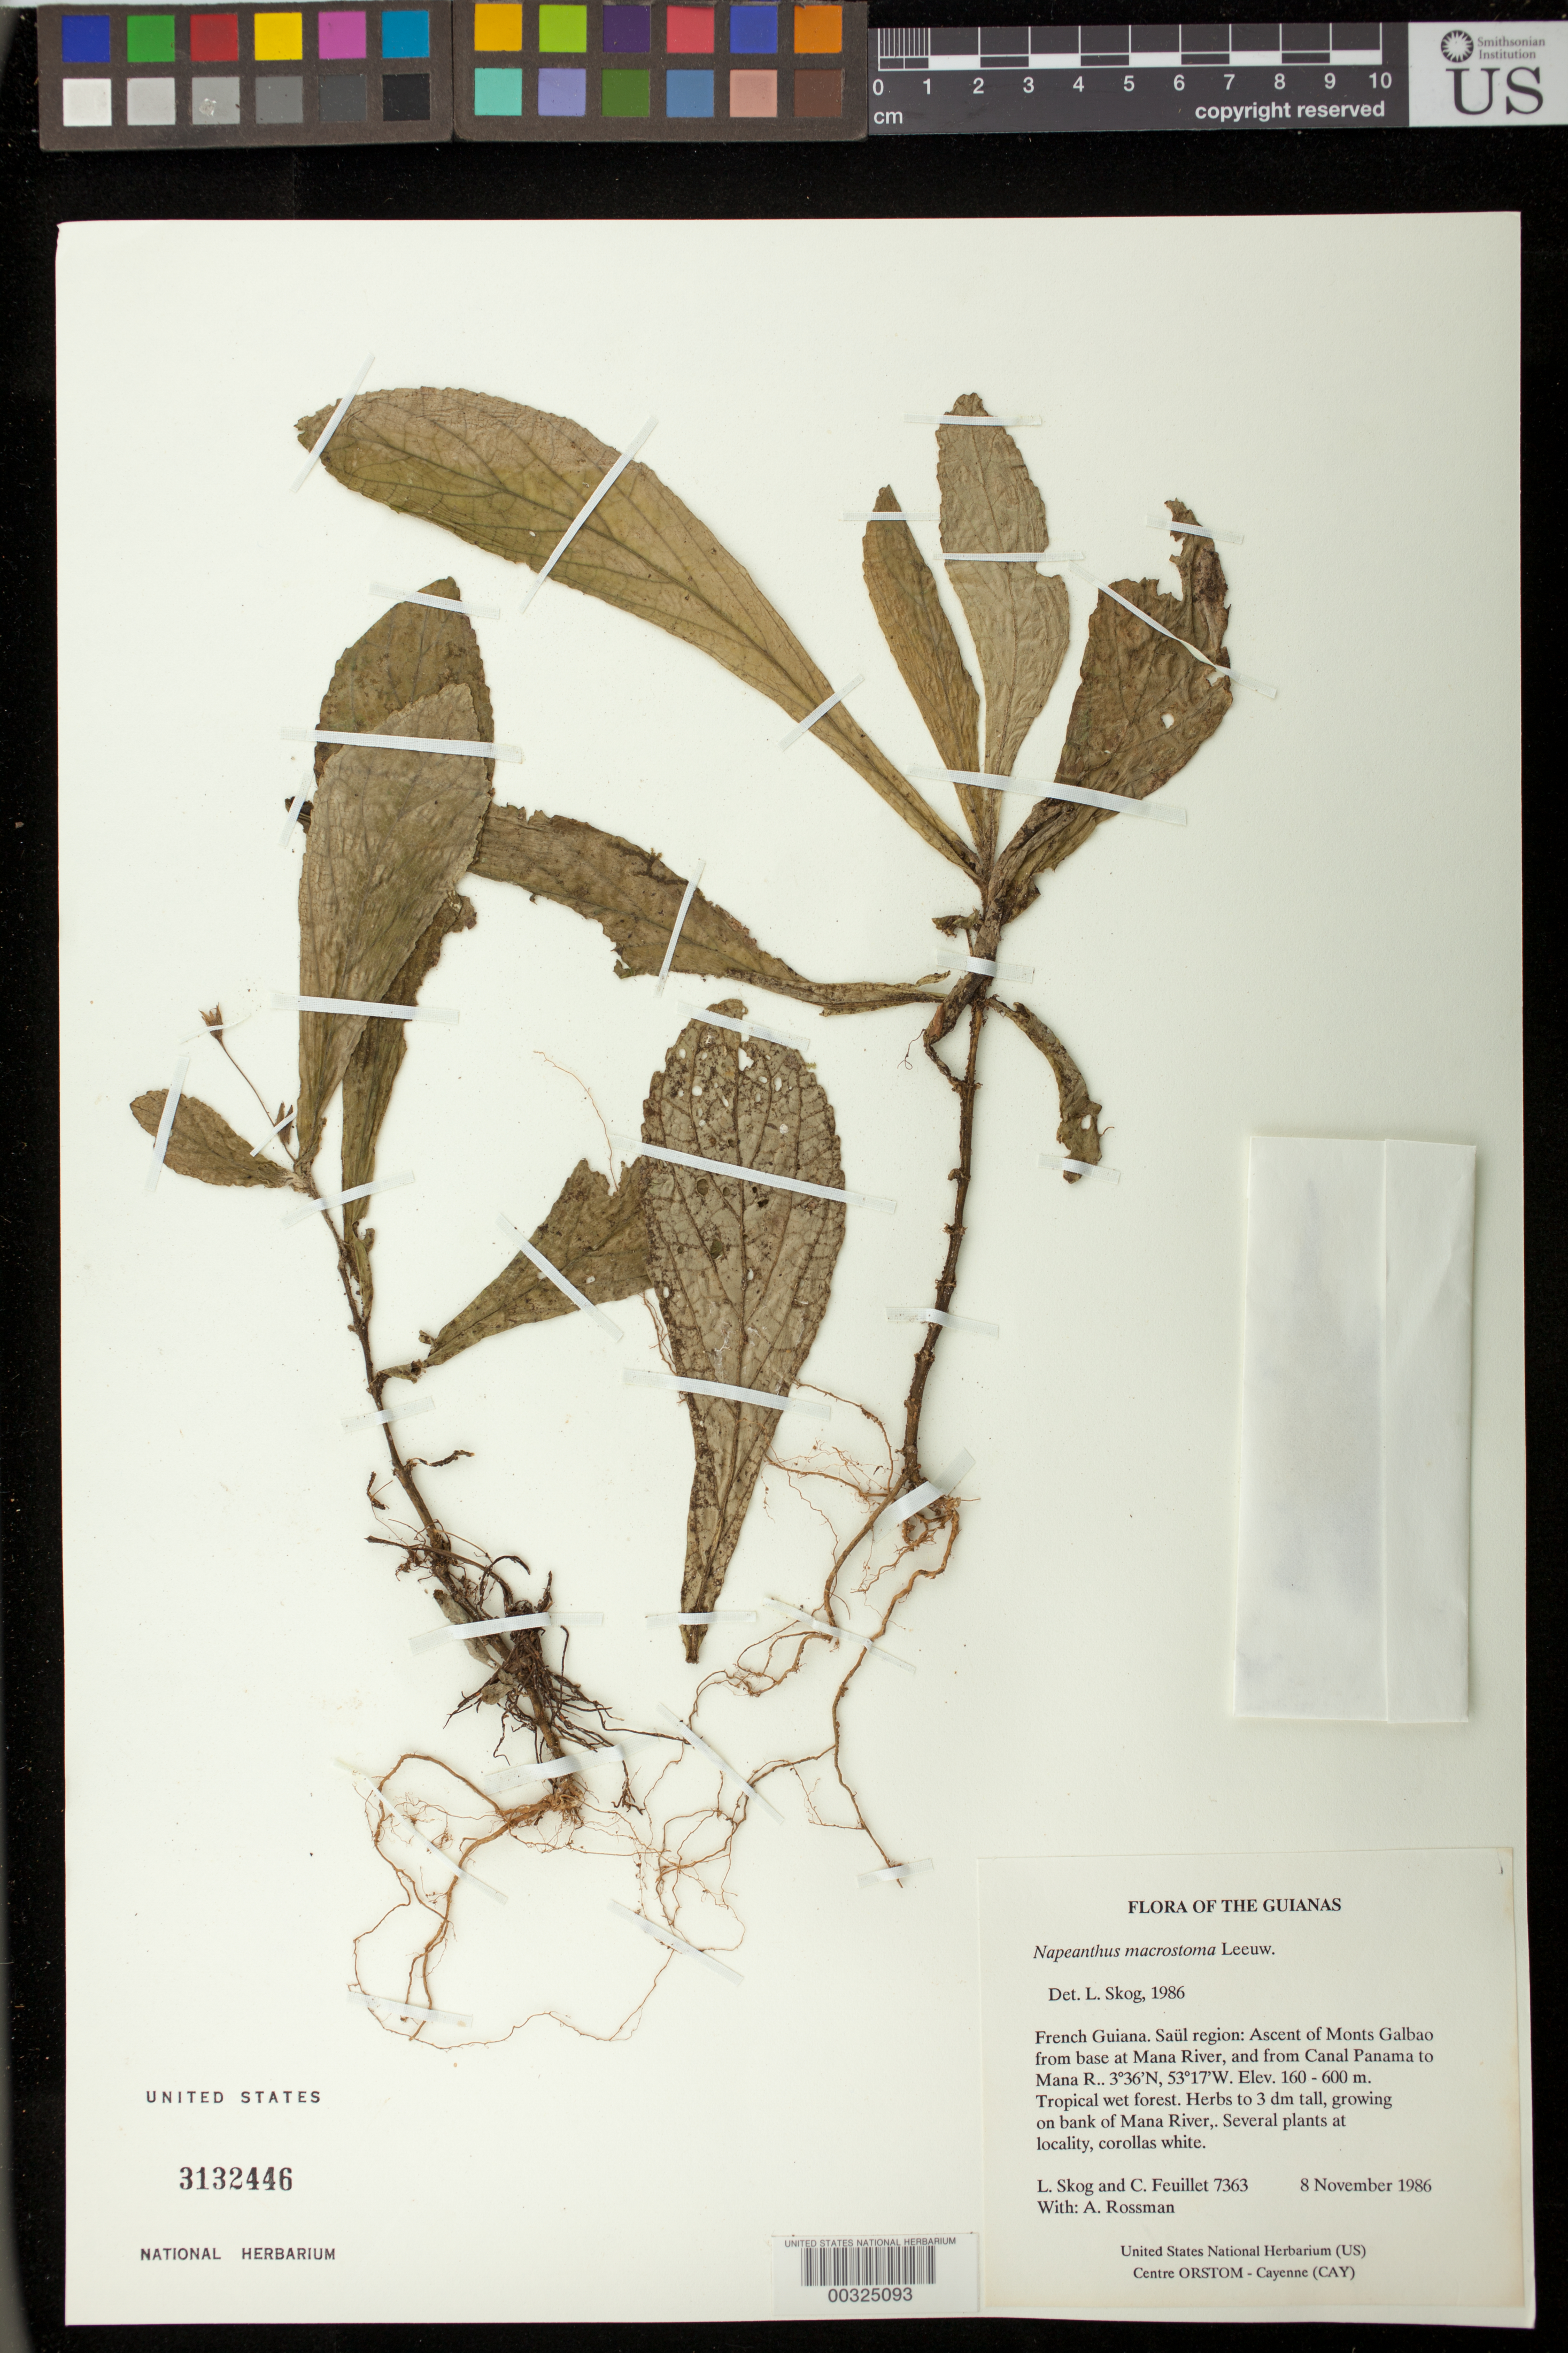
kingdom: Plantae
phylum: Tracheophyta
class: Magnoliopsida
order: Lamiales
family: Gesneriaceae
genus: Napeanthus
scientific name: Napeanthus macrostoma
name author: Leeuwenb.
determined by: Skog, Laurence E.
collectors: L. E. Skog, C. Feuillet & A. Rossman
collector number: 7363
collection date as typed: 08 Nov 1986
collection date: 1986-11-08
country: French Guiana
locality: Saül region: Ascent of Monts Galbao from base at Mana River, and from Canal Panama to Mana R.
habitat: Tropical wet forest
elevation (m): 160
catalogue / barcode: US 3132446